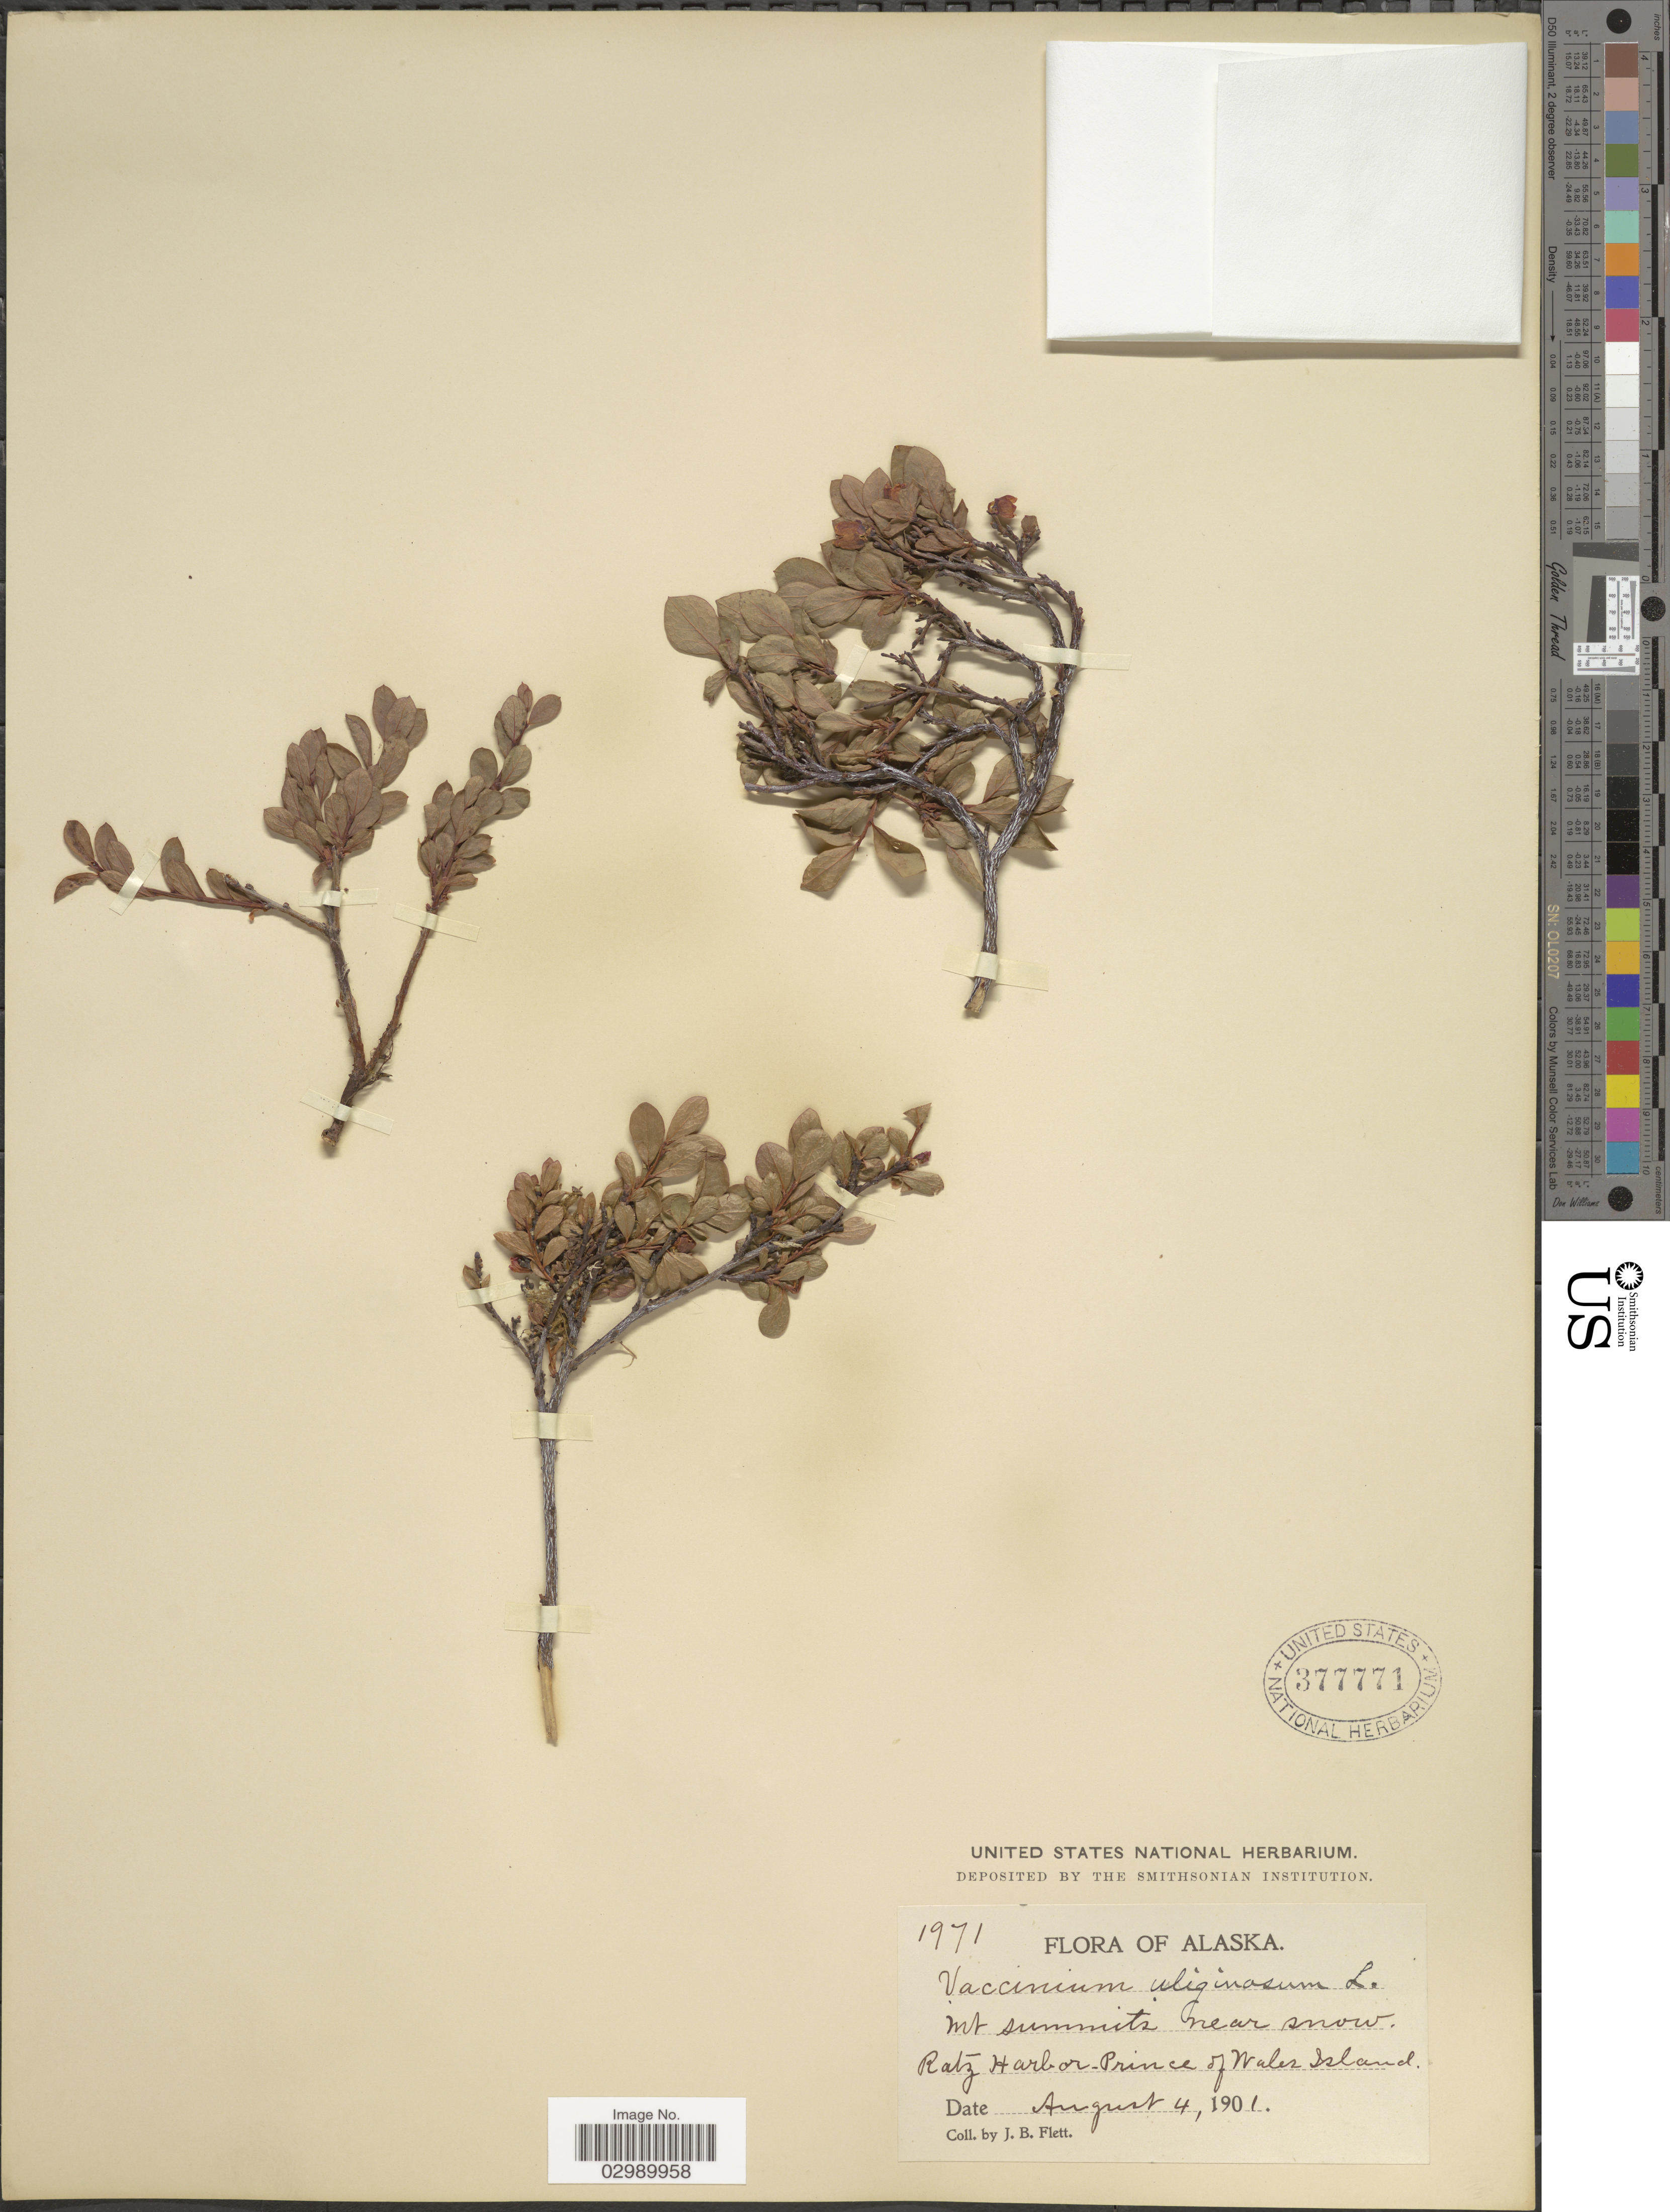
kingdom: Plantae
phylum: Tracheophyta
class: Magnoliopsida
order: Ericales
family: Ericaceae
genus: Vaccinium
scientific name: Vaccinium uliginosum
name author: L.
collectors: J. Flett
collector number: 1971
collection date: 1901-08-04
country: United States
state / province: Alaska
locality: Mt summits near snow, Ratz Harbor-Prince of Waler Island.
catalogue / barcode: US 377771